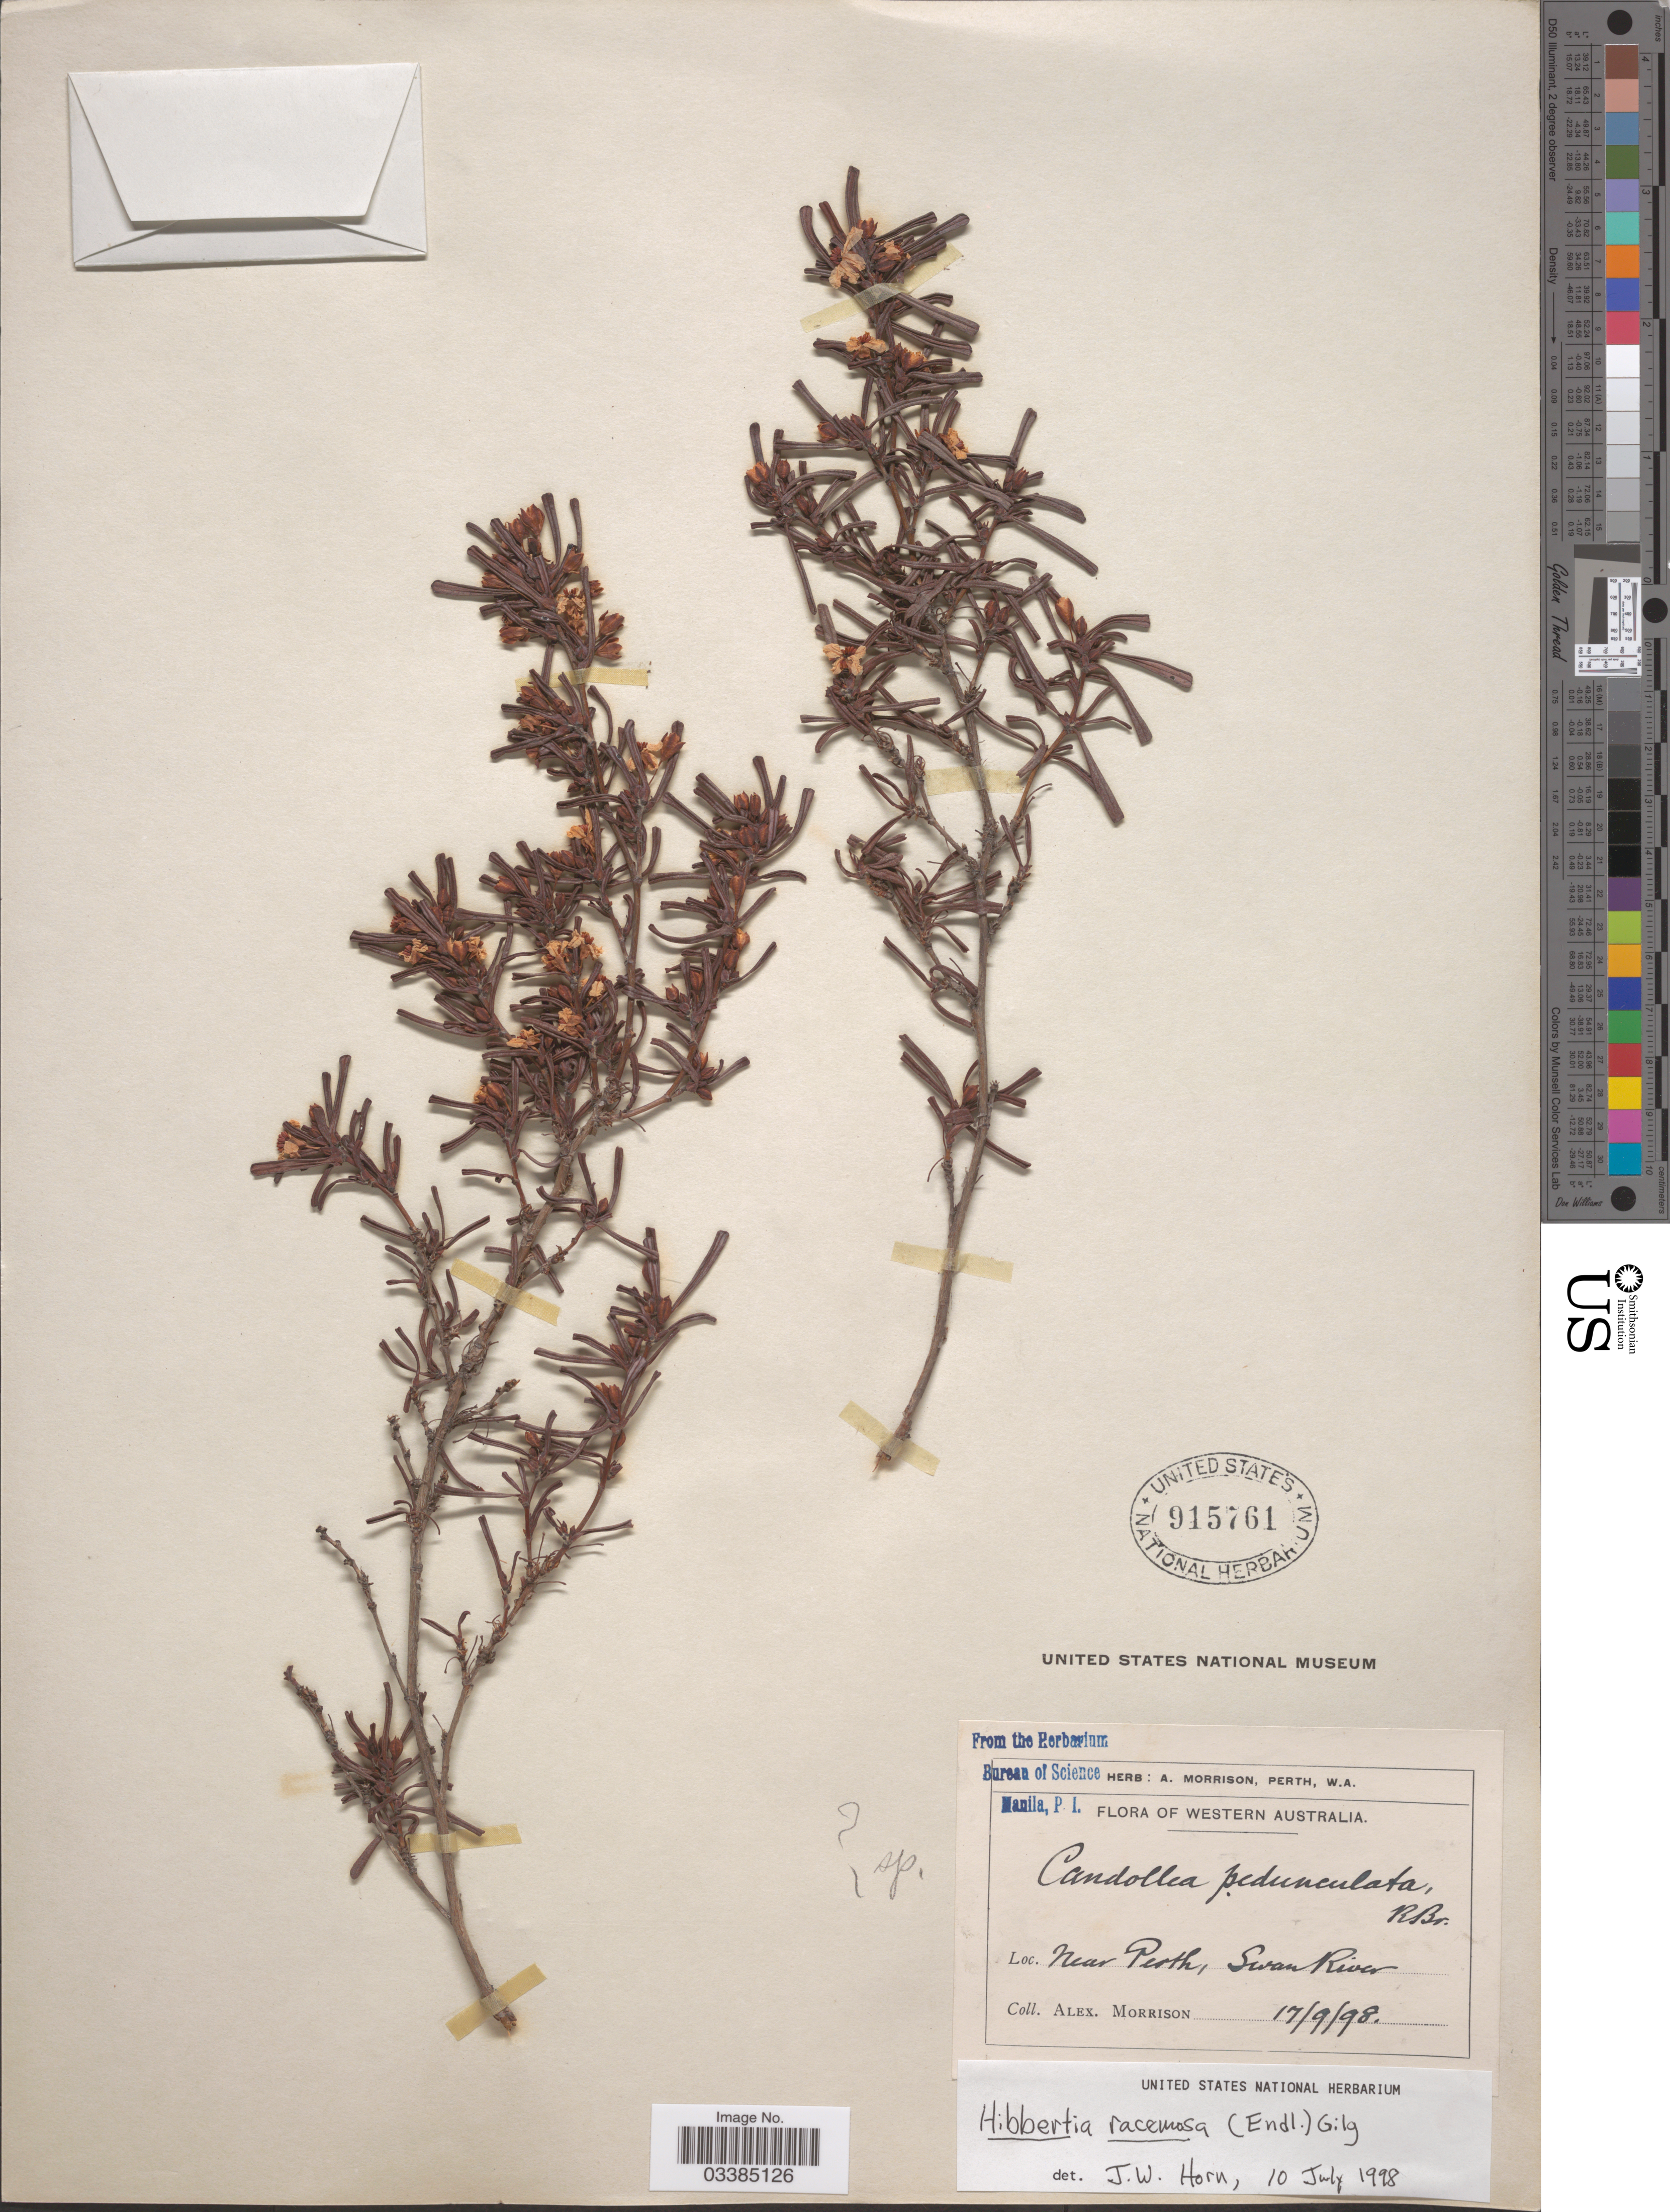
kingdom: Plantae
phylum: Tracheophyta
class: Magnoliopsida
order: Dilleniales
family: Dilleniaceae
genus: Hibbertia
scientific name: Hibbertia racemosa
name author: Gilg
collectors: A. Morrison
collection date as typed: Transcribed d/m/y: 17/9/98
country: Australia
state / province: Western Australia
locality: Near Perth, Swan River.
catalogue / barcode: US 915761